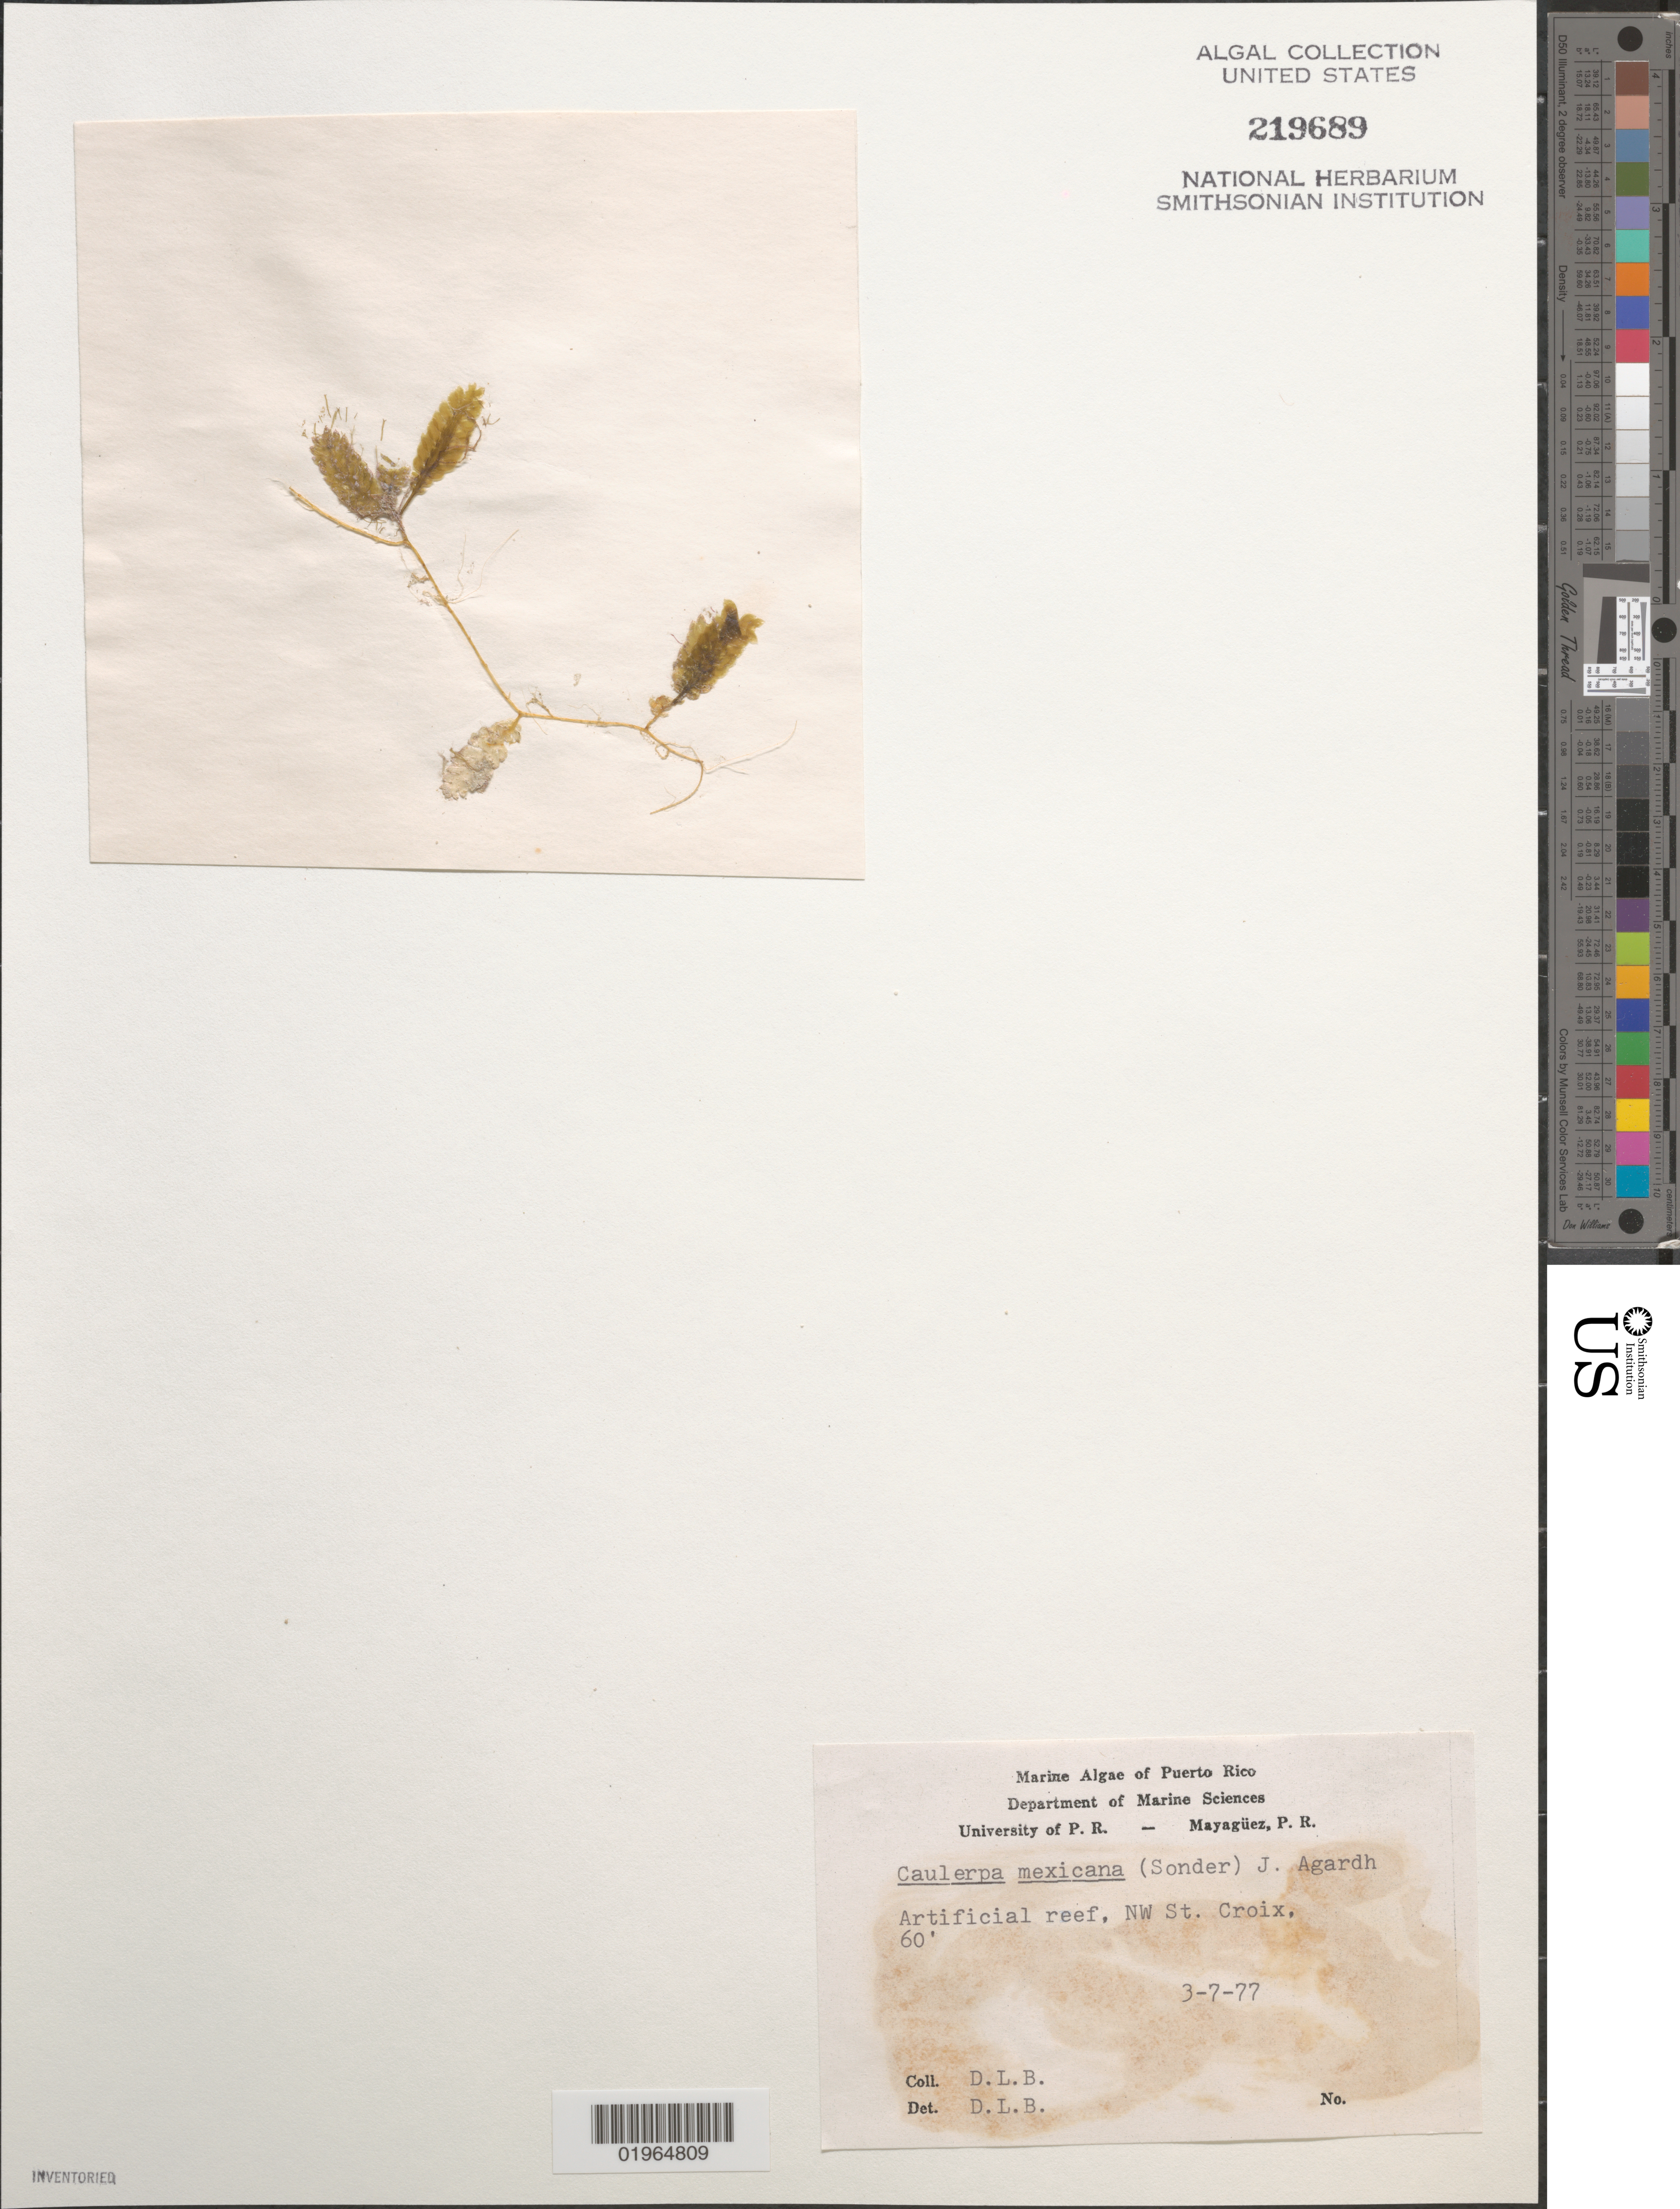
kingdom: Plantae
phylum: Chlorophyta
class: Ulvophyceae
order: Bryopsidales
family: Caulerpaceae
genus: Caulerpa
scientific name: Caulerpa mexicana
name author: Sond. ex Kütz.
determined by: Ballantine, D. L.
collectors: D.L. Ballantine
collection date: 1977-03-07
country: U.S. Virgin Islands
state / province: St. Croix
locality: NW St Croix.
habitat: Artificial reef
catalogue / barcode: US 219689